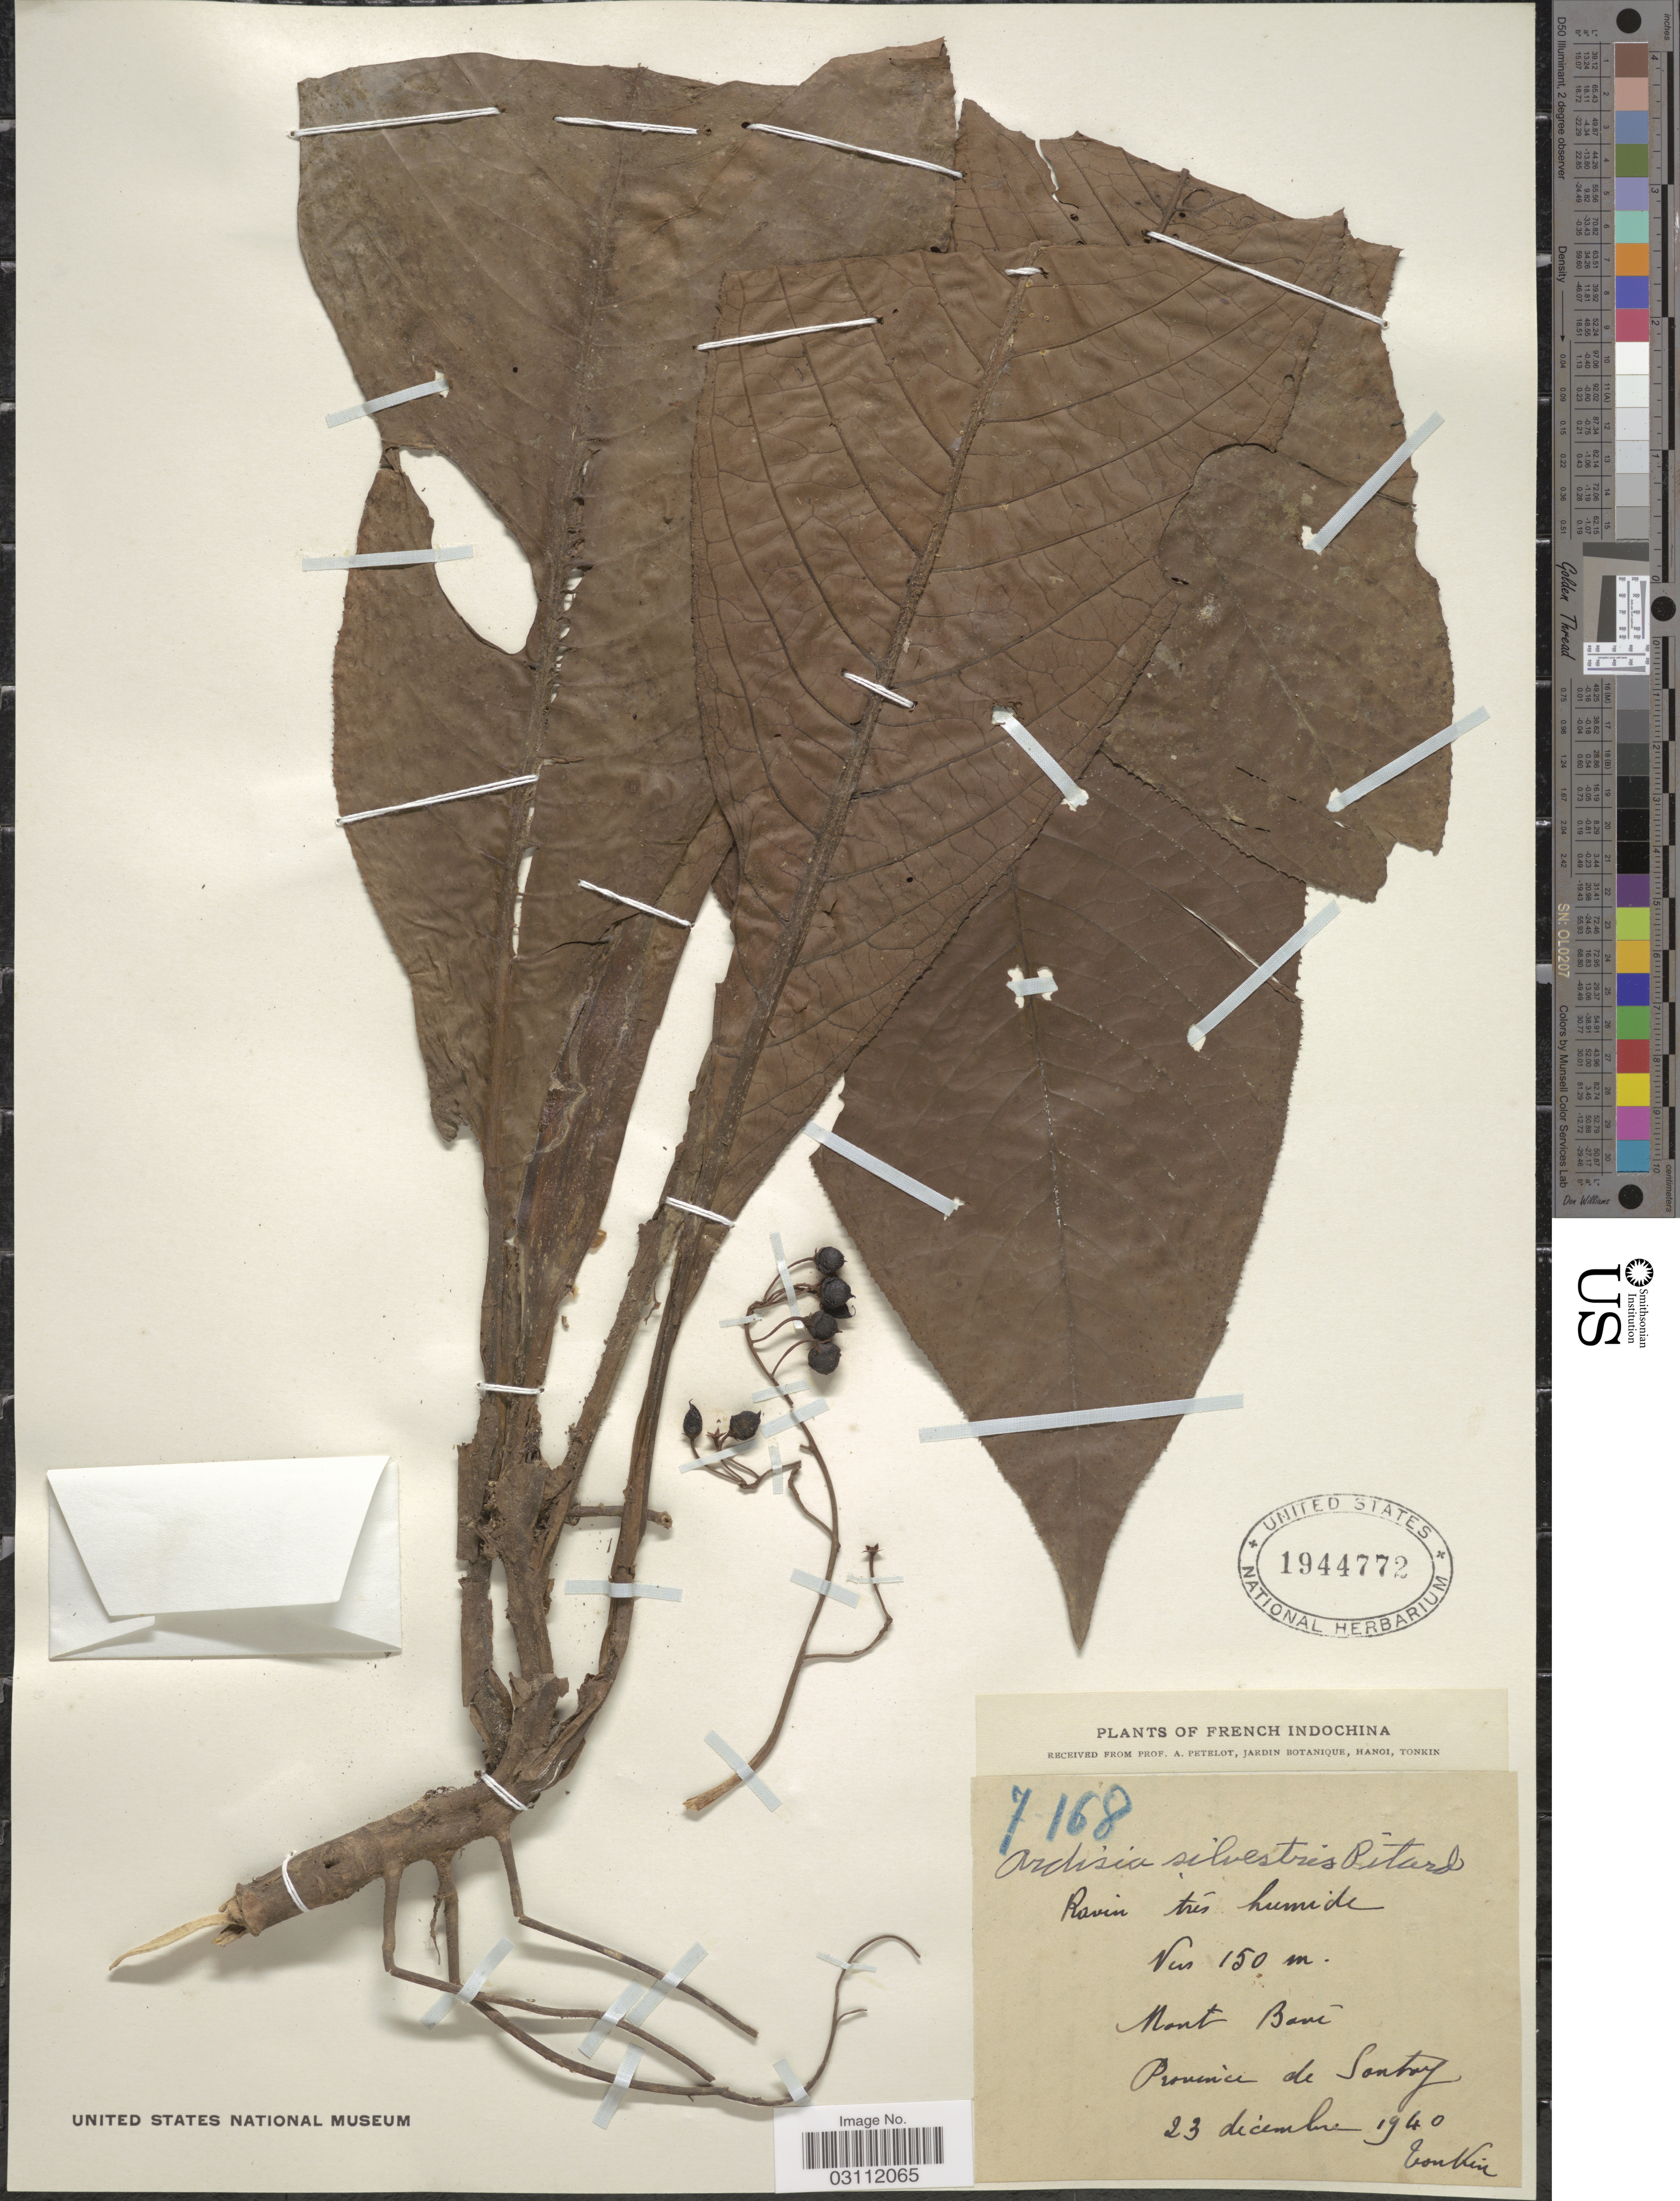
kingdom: Plantae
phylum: Tracheophyta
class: Magnoliopsida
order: Ericales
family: Primulaceae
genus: Ardisia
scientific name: Ardisia silvestris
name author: Pit.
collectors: A. Petelot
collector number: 7168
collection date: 1940-12-23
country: Vietnam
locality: French Indochina, Mont Bavi, Province de Sontoy.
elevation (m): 150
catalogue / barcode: US 1944772